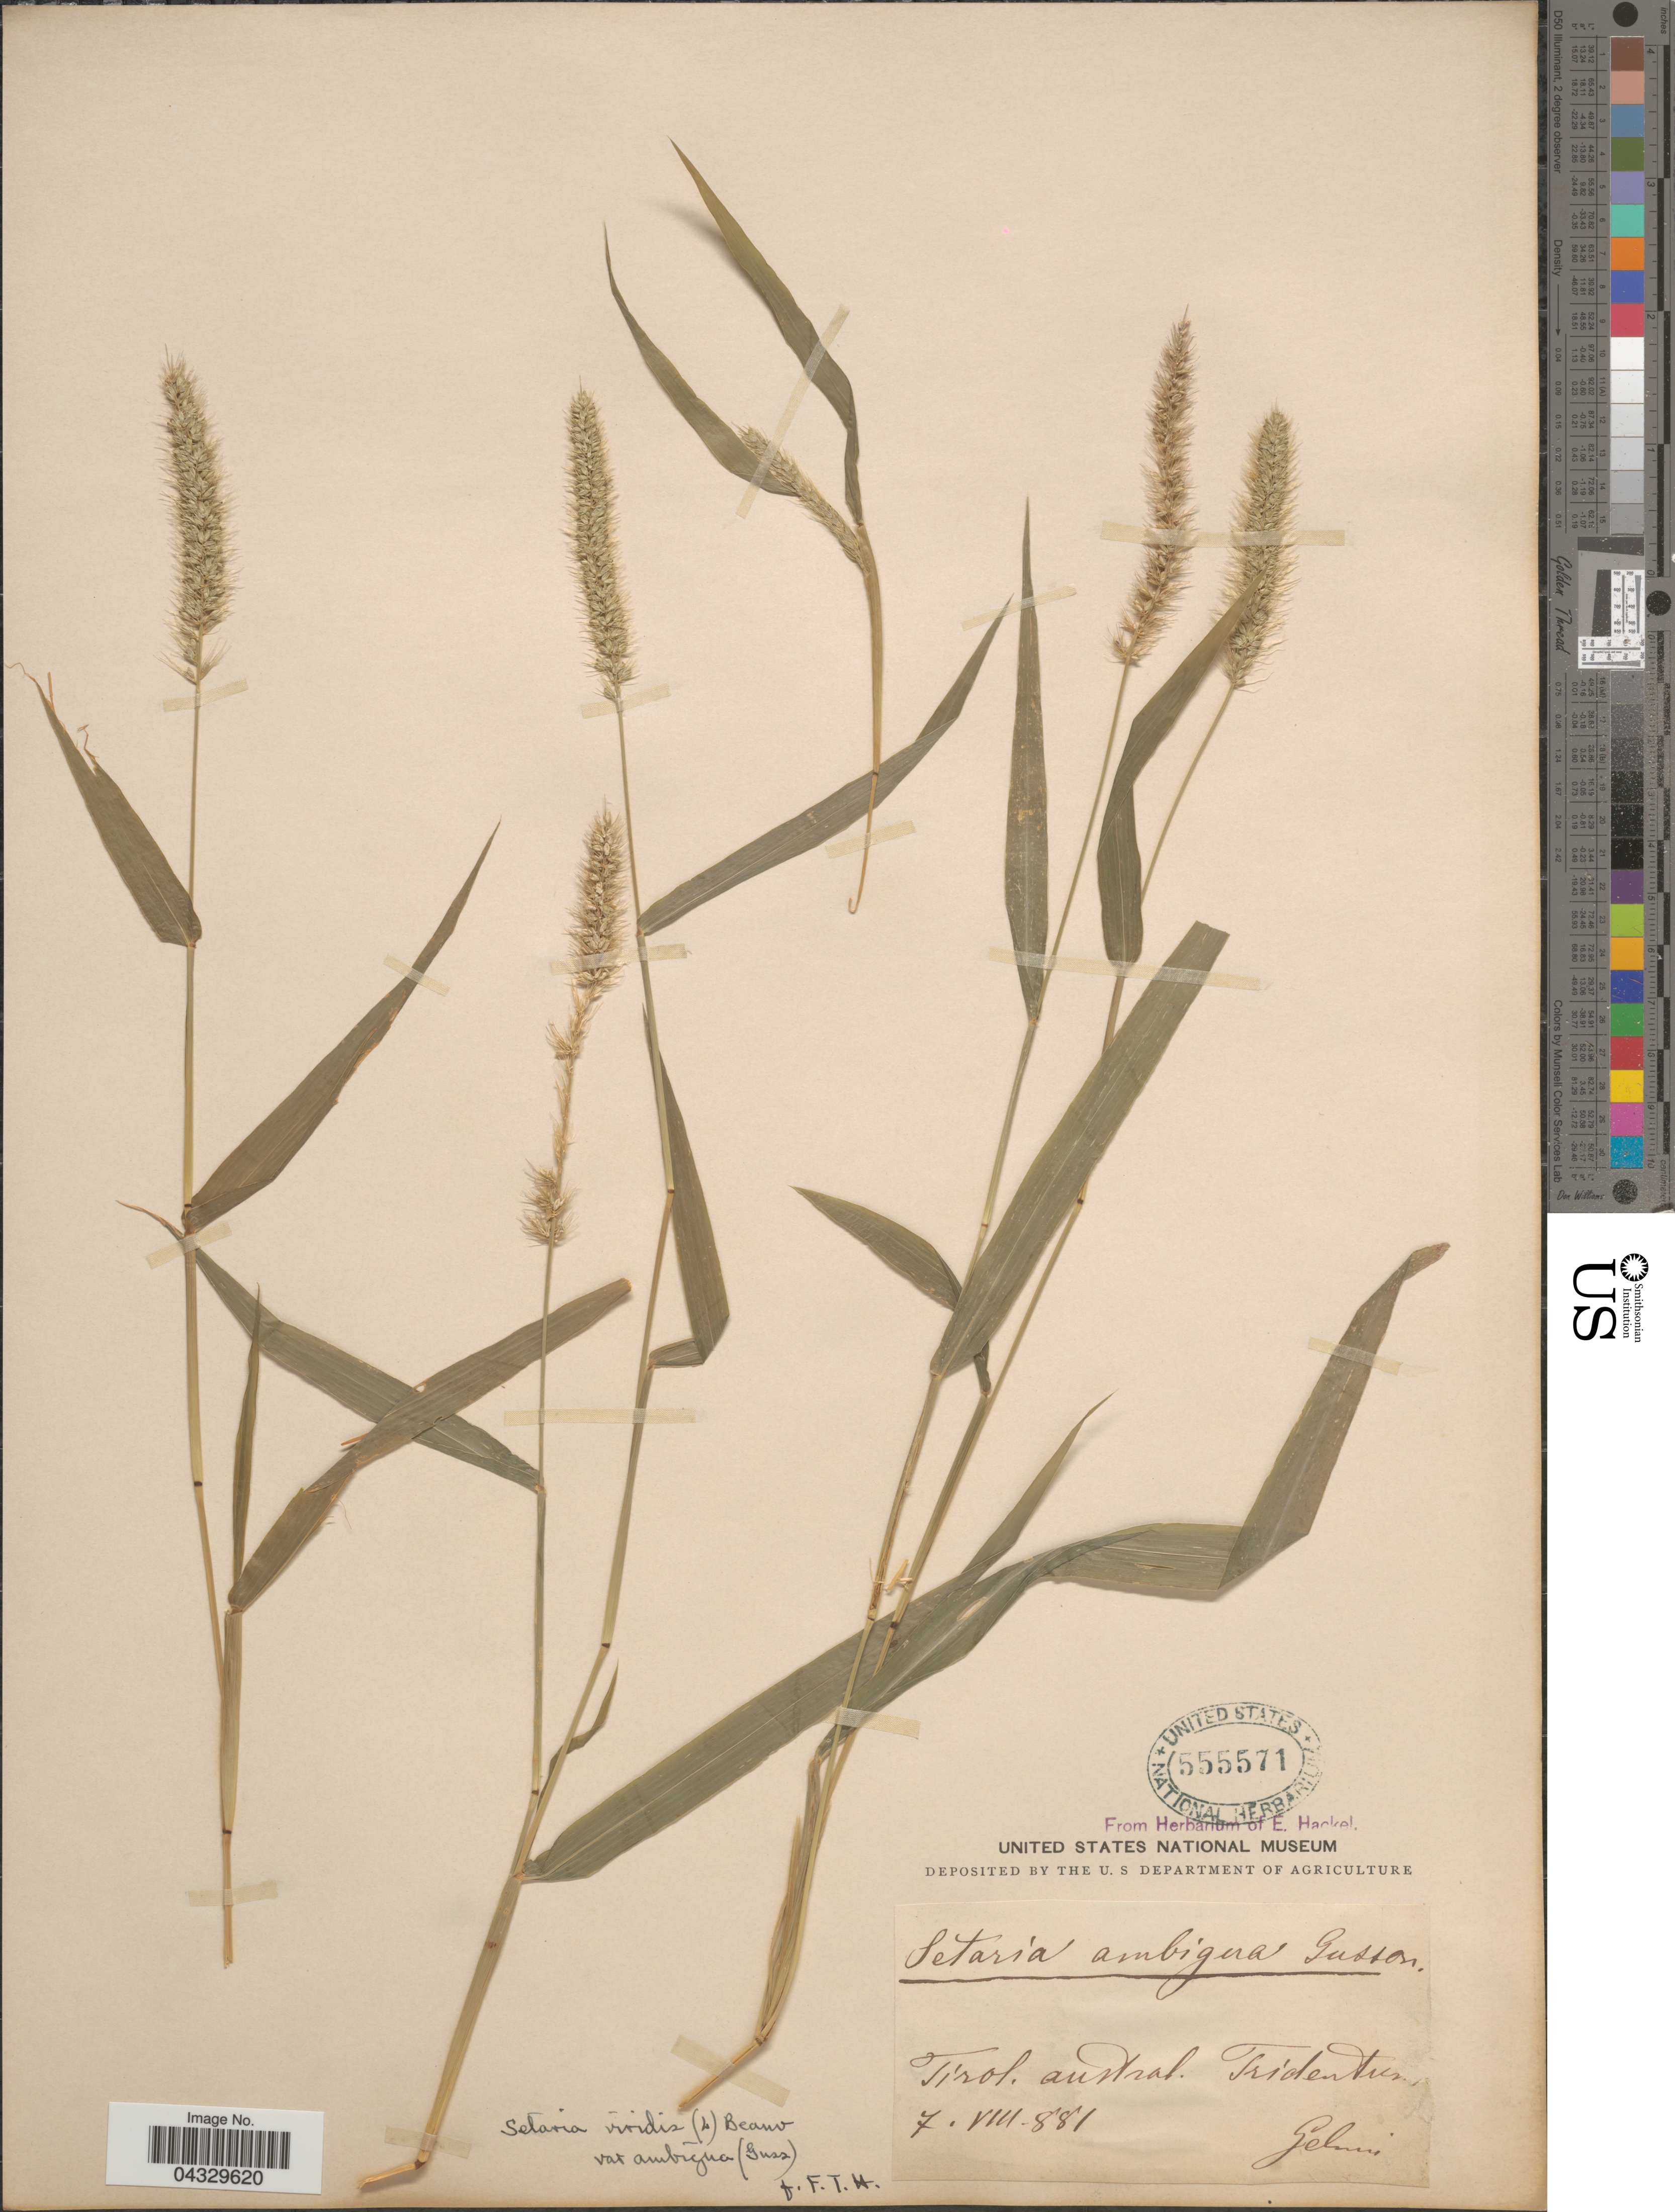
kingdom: Plantae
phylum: Tracheophyta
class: Liliopsida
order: Poales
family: Poaceae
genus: Setaria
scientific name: Setaria viridis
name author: (L.) P. Beauv.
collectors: -. Gelmi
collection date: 1881-08-07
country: Austria / Italy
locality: Tirol. austral. Tridentus.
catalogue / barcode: US 555571